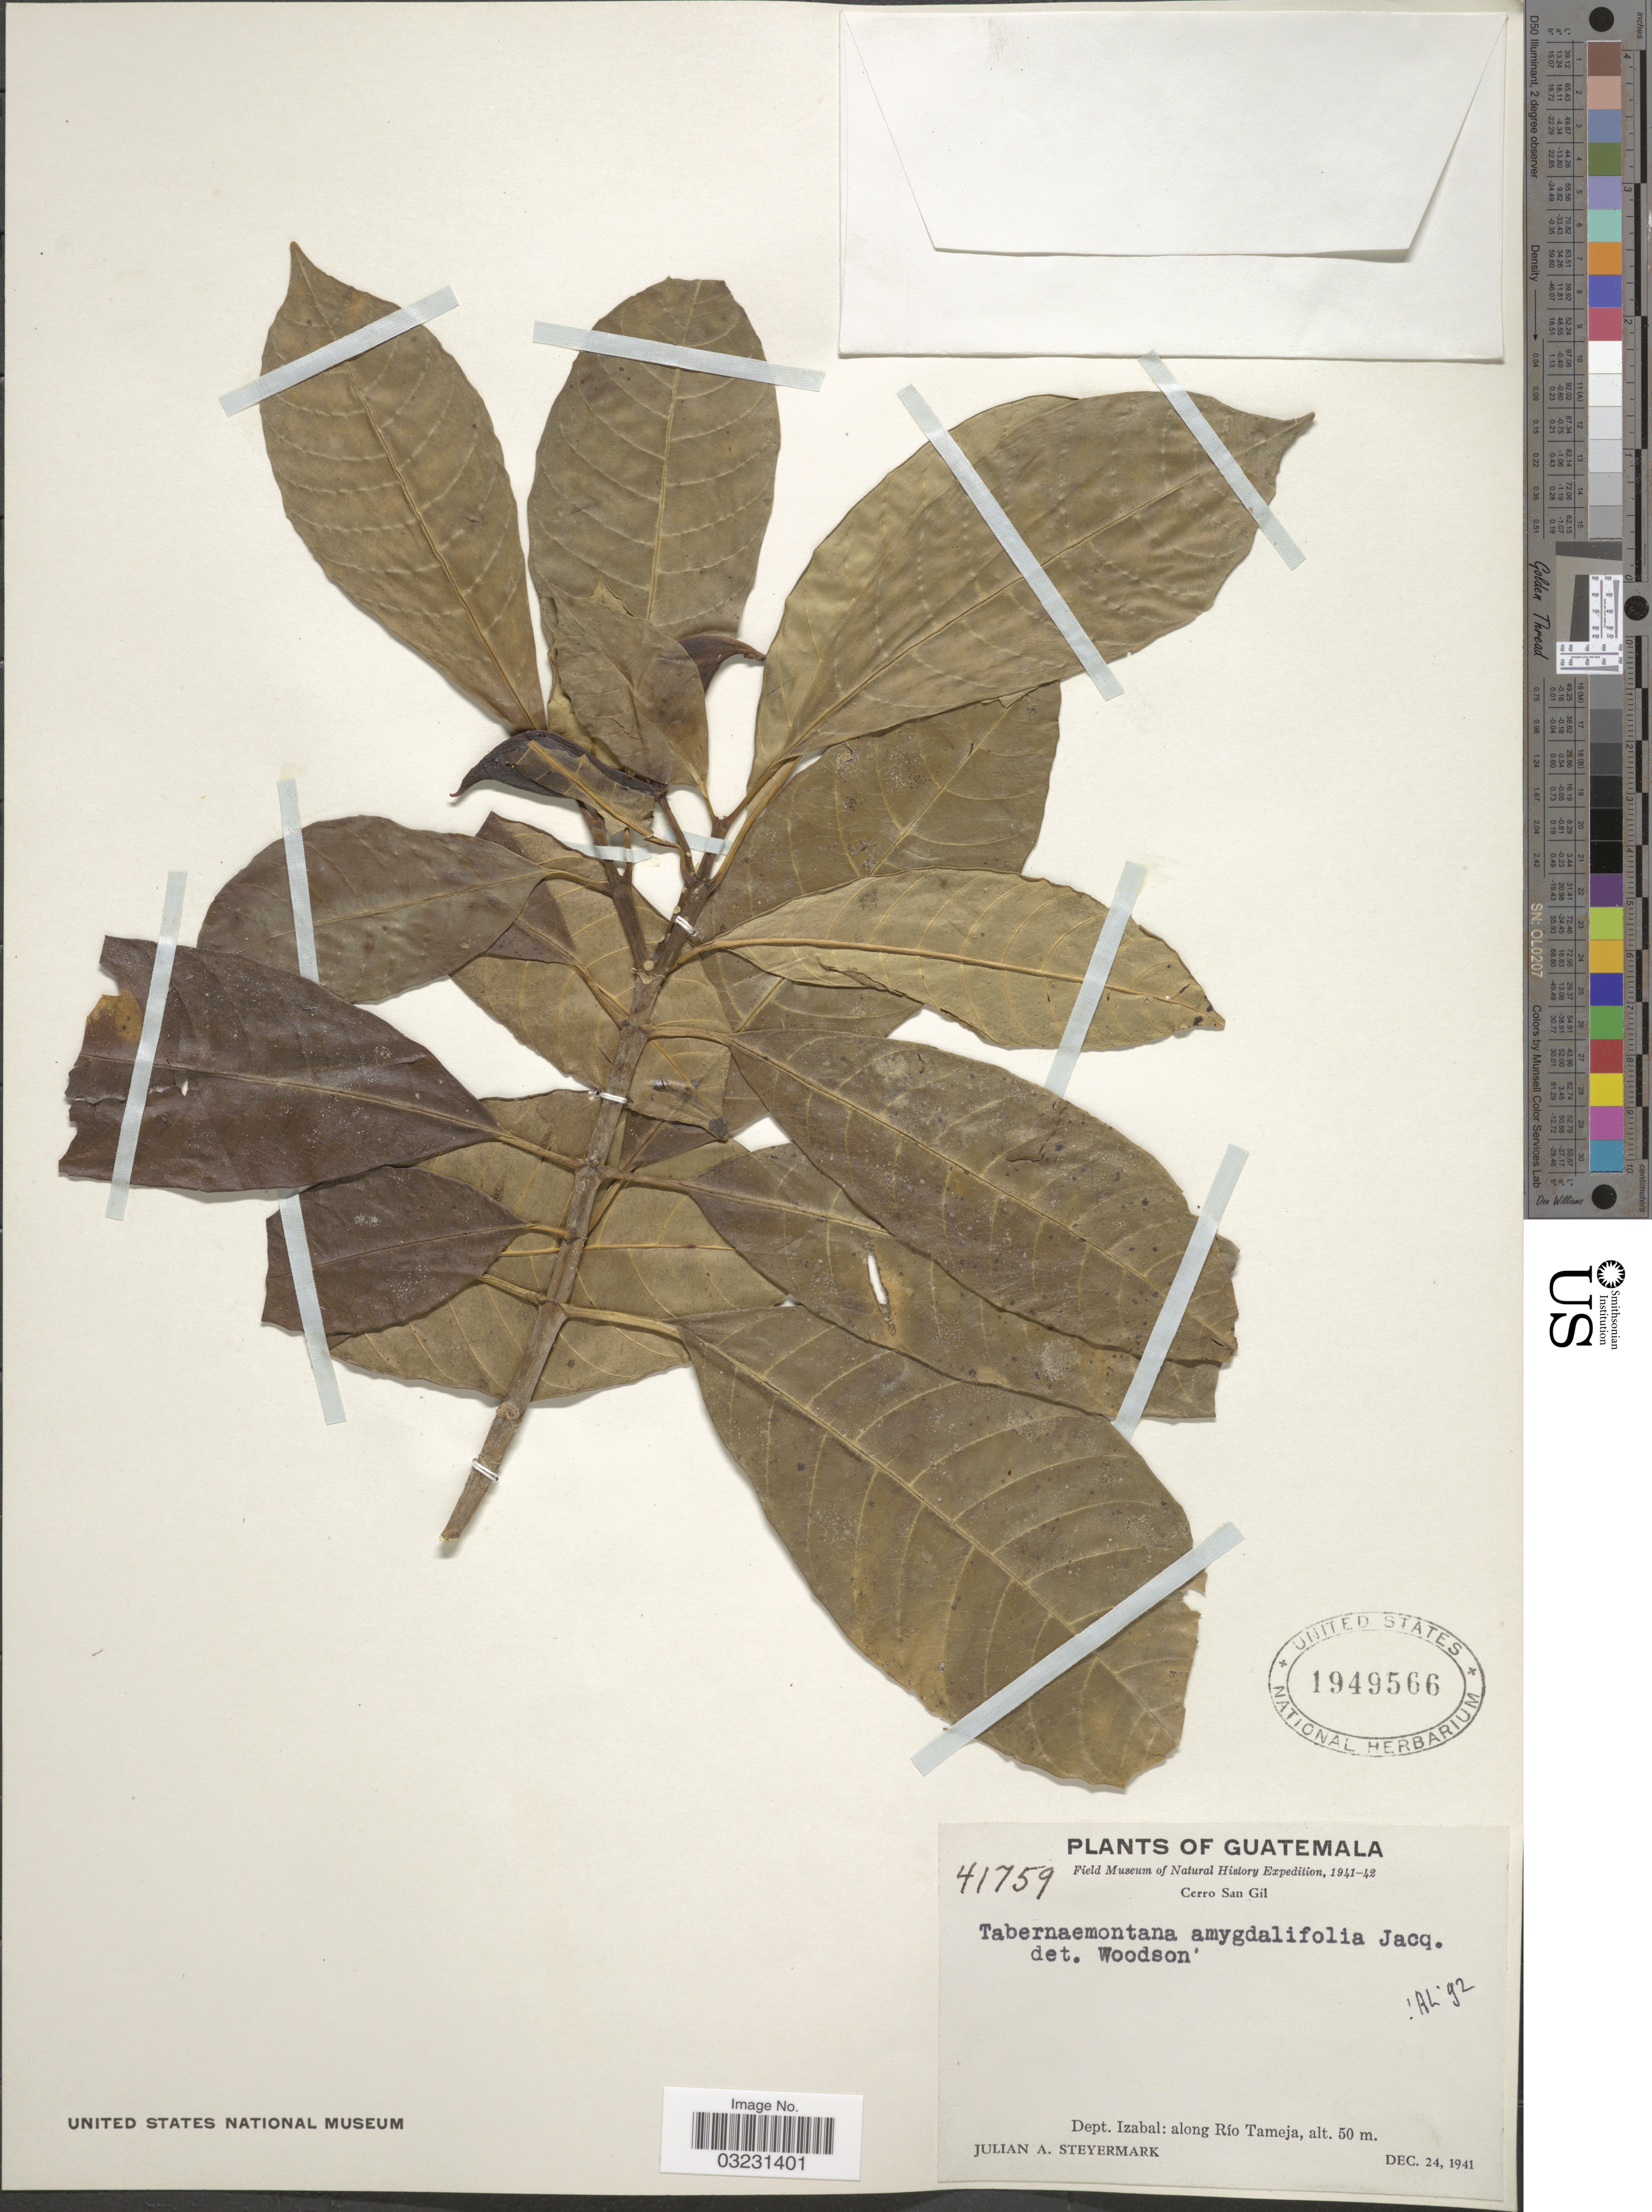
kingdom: Plantae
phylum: Tracheophyta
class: Magnoliopsida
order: Gentianales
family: Apocynaceae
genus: Tabernaemontana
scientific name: Tabernaemontana amygdalifolia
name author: Jacq.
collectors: J. Steyermark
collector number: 41759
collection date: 1941-12-24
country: Guatemala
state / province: Izabal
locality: Cerro San Gil, Dept. Izabal: along Río Tameja.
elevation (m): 50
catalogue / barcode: US 1949566